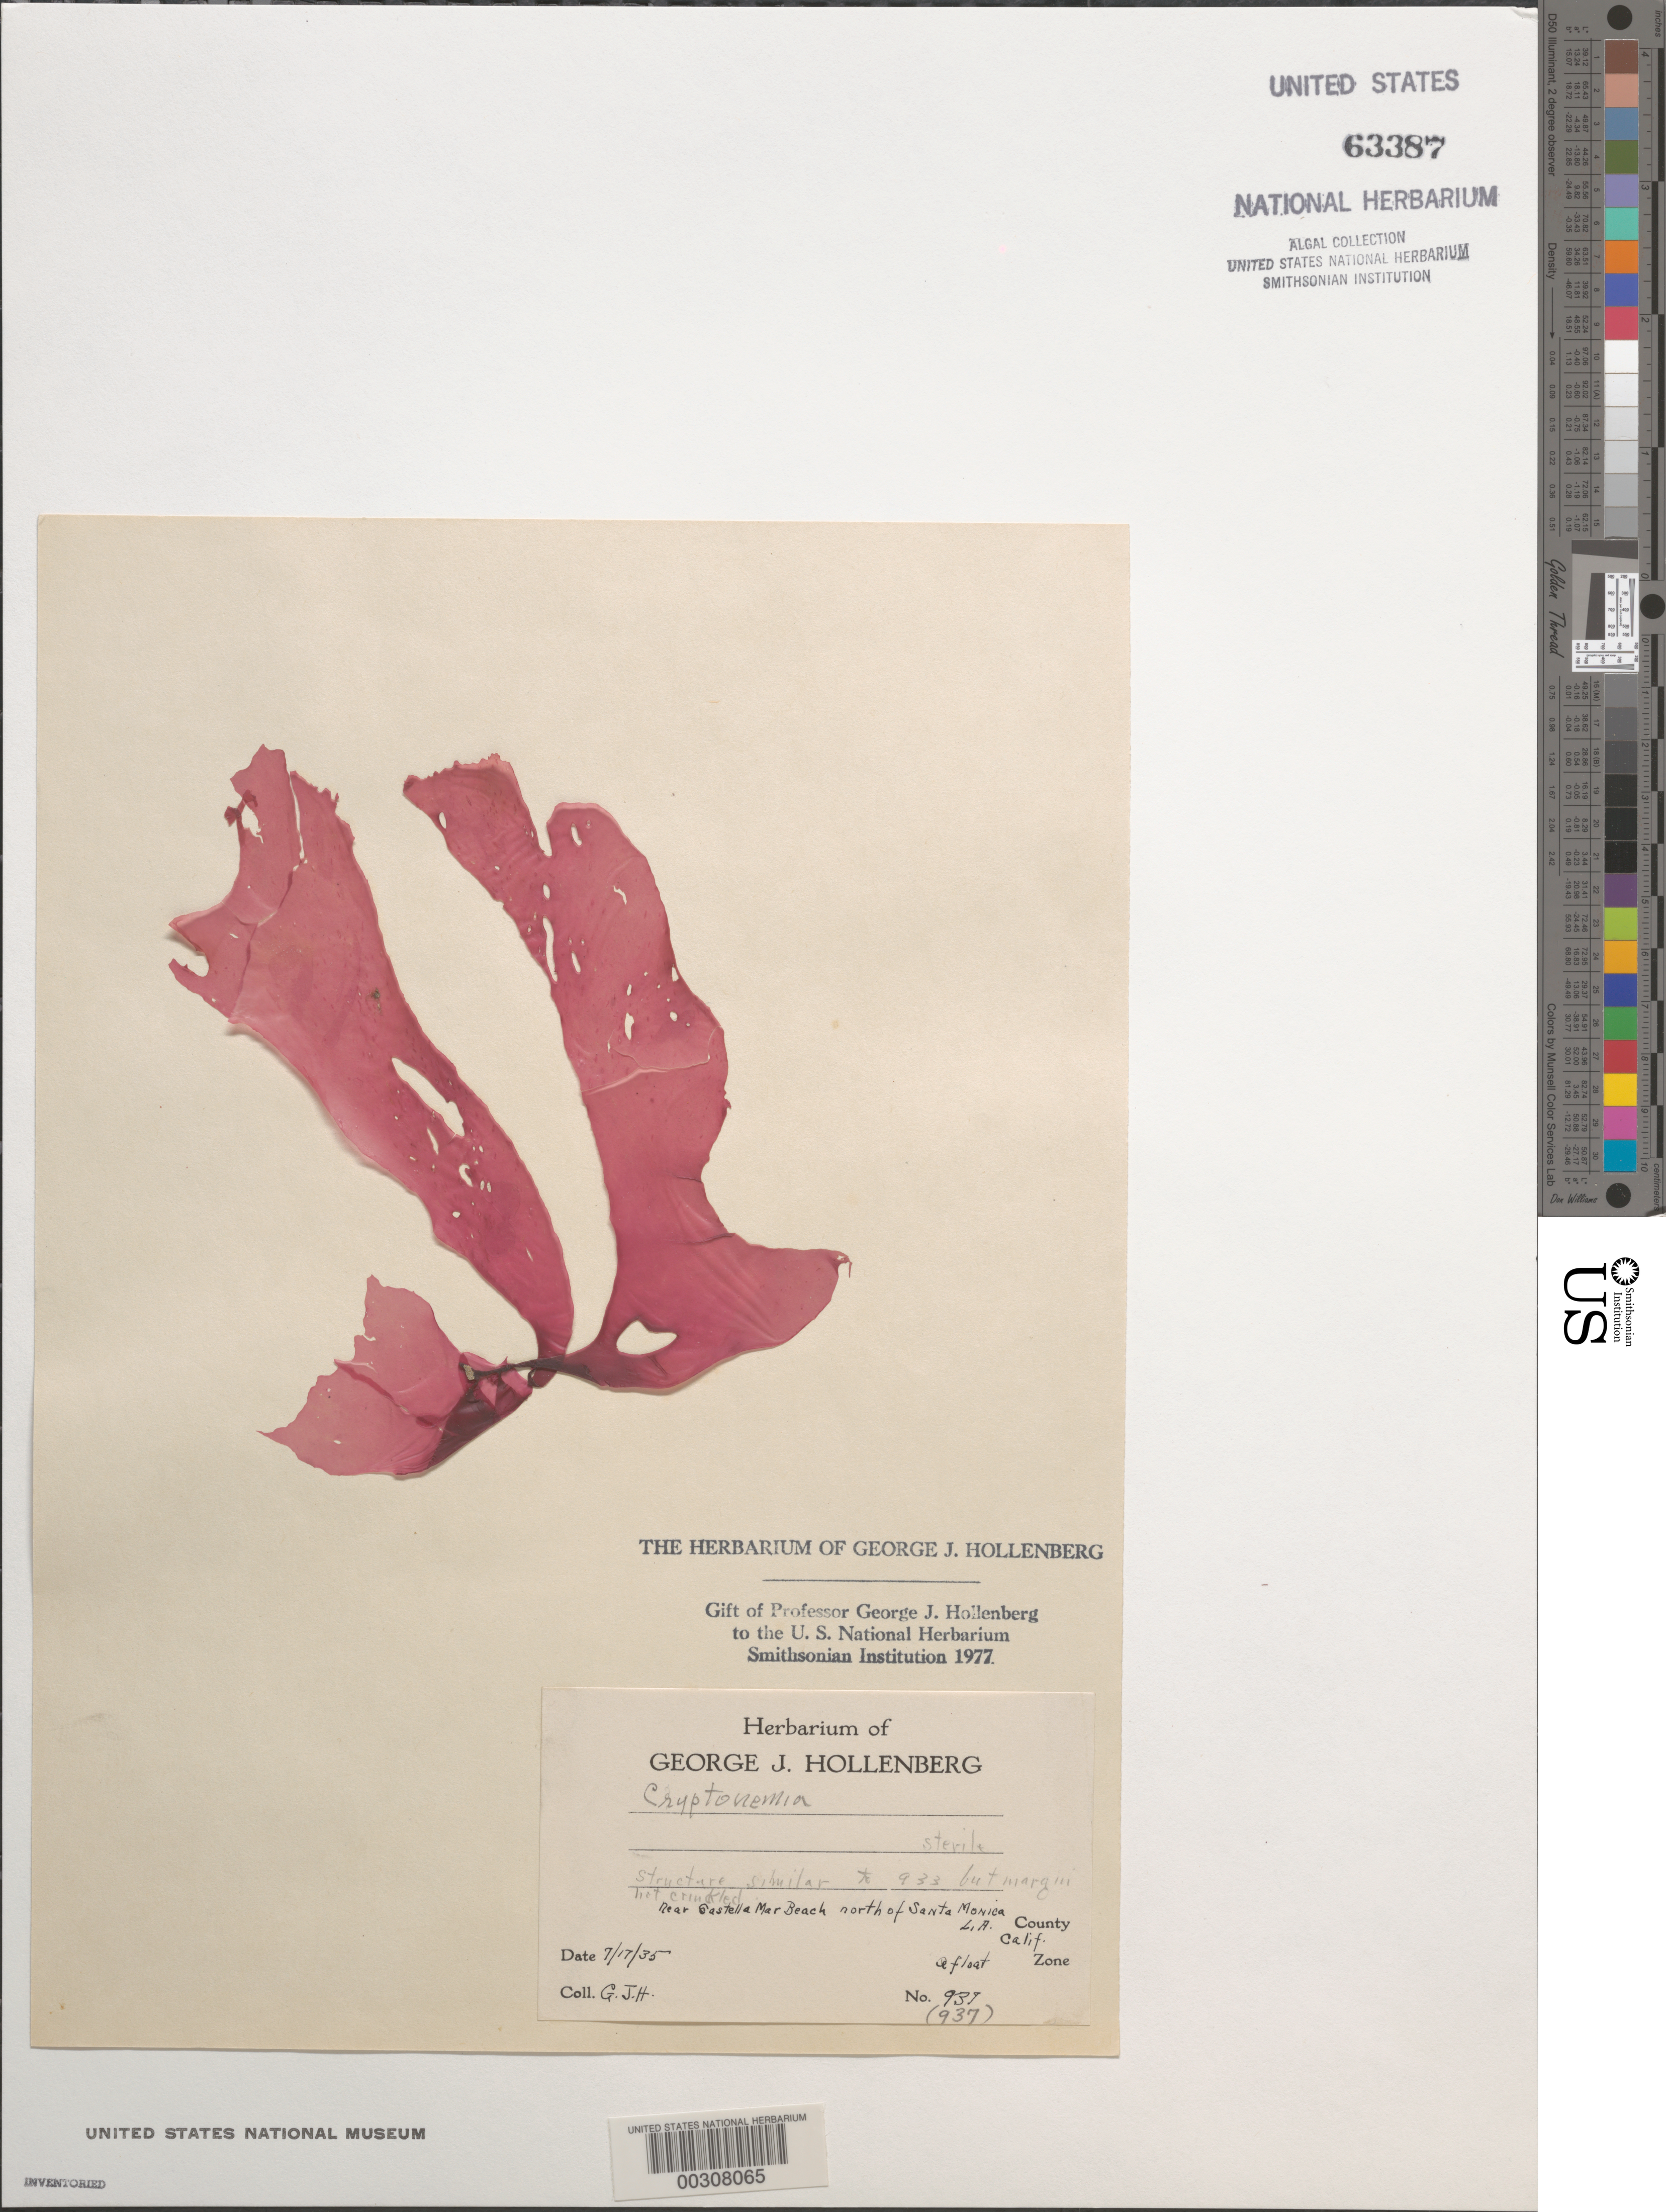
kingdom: Plantae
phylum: Rhodophyta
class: Florideophyceae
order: Halymeniales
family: Halymeniaceae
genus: Cryptonemia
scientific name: Cryptonemia sp.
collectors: G. Hollenberg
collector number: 937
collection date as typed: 17 Jul 35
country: United States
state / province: California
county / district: Los Angeles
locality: Near Castella Mar Beach north of Santa Monica. L. A. County.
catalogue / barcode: US 63387